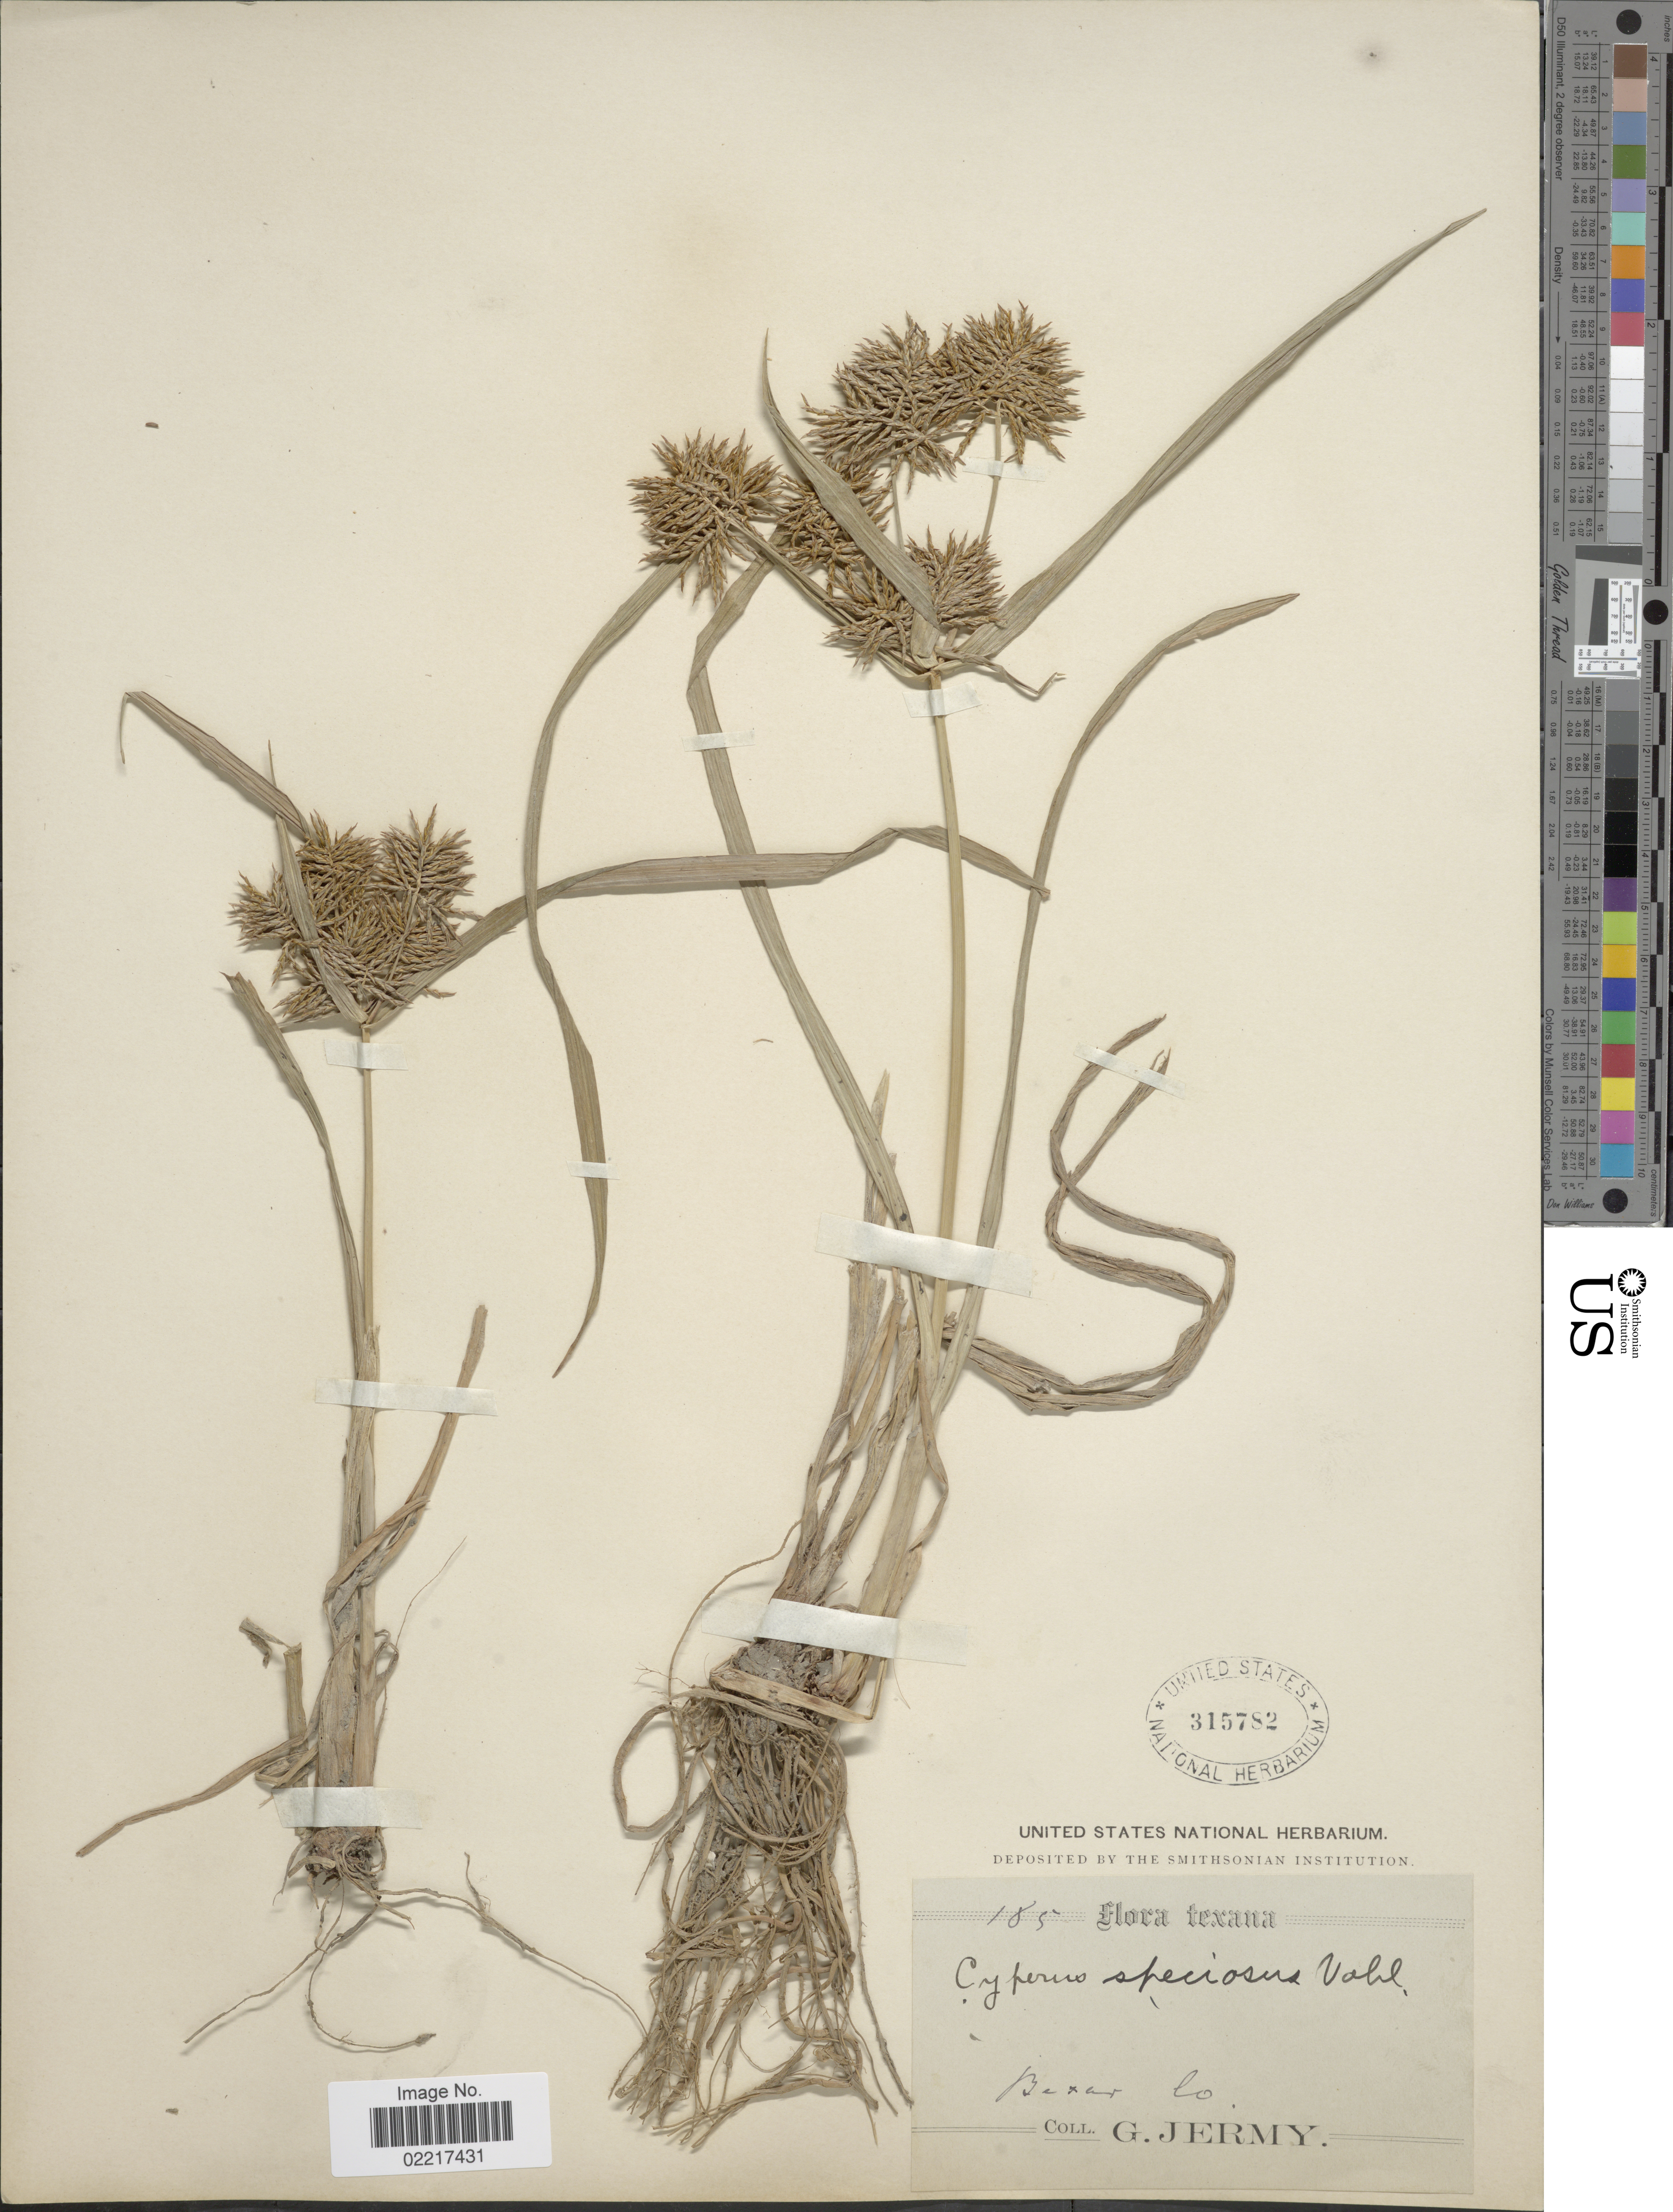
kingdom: Plantae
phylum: Tracheophyta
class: Liliopsida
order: Poales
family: Cyperaceae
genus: Cyperus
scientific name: Cyperus odoratus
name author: L.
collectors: G. Jermy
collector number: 185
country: United States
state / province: Texas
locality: Bexar Co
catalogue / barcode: US 315782